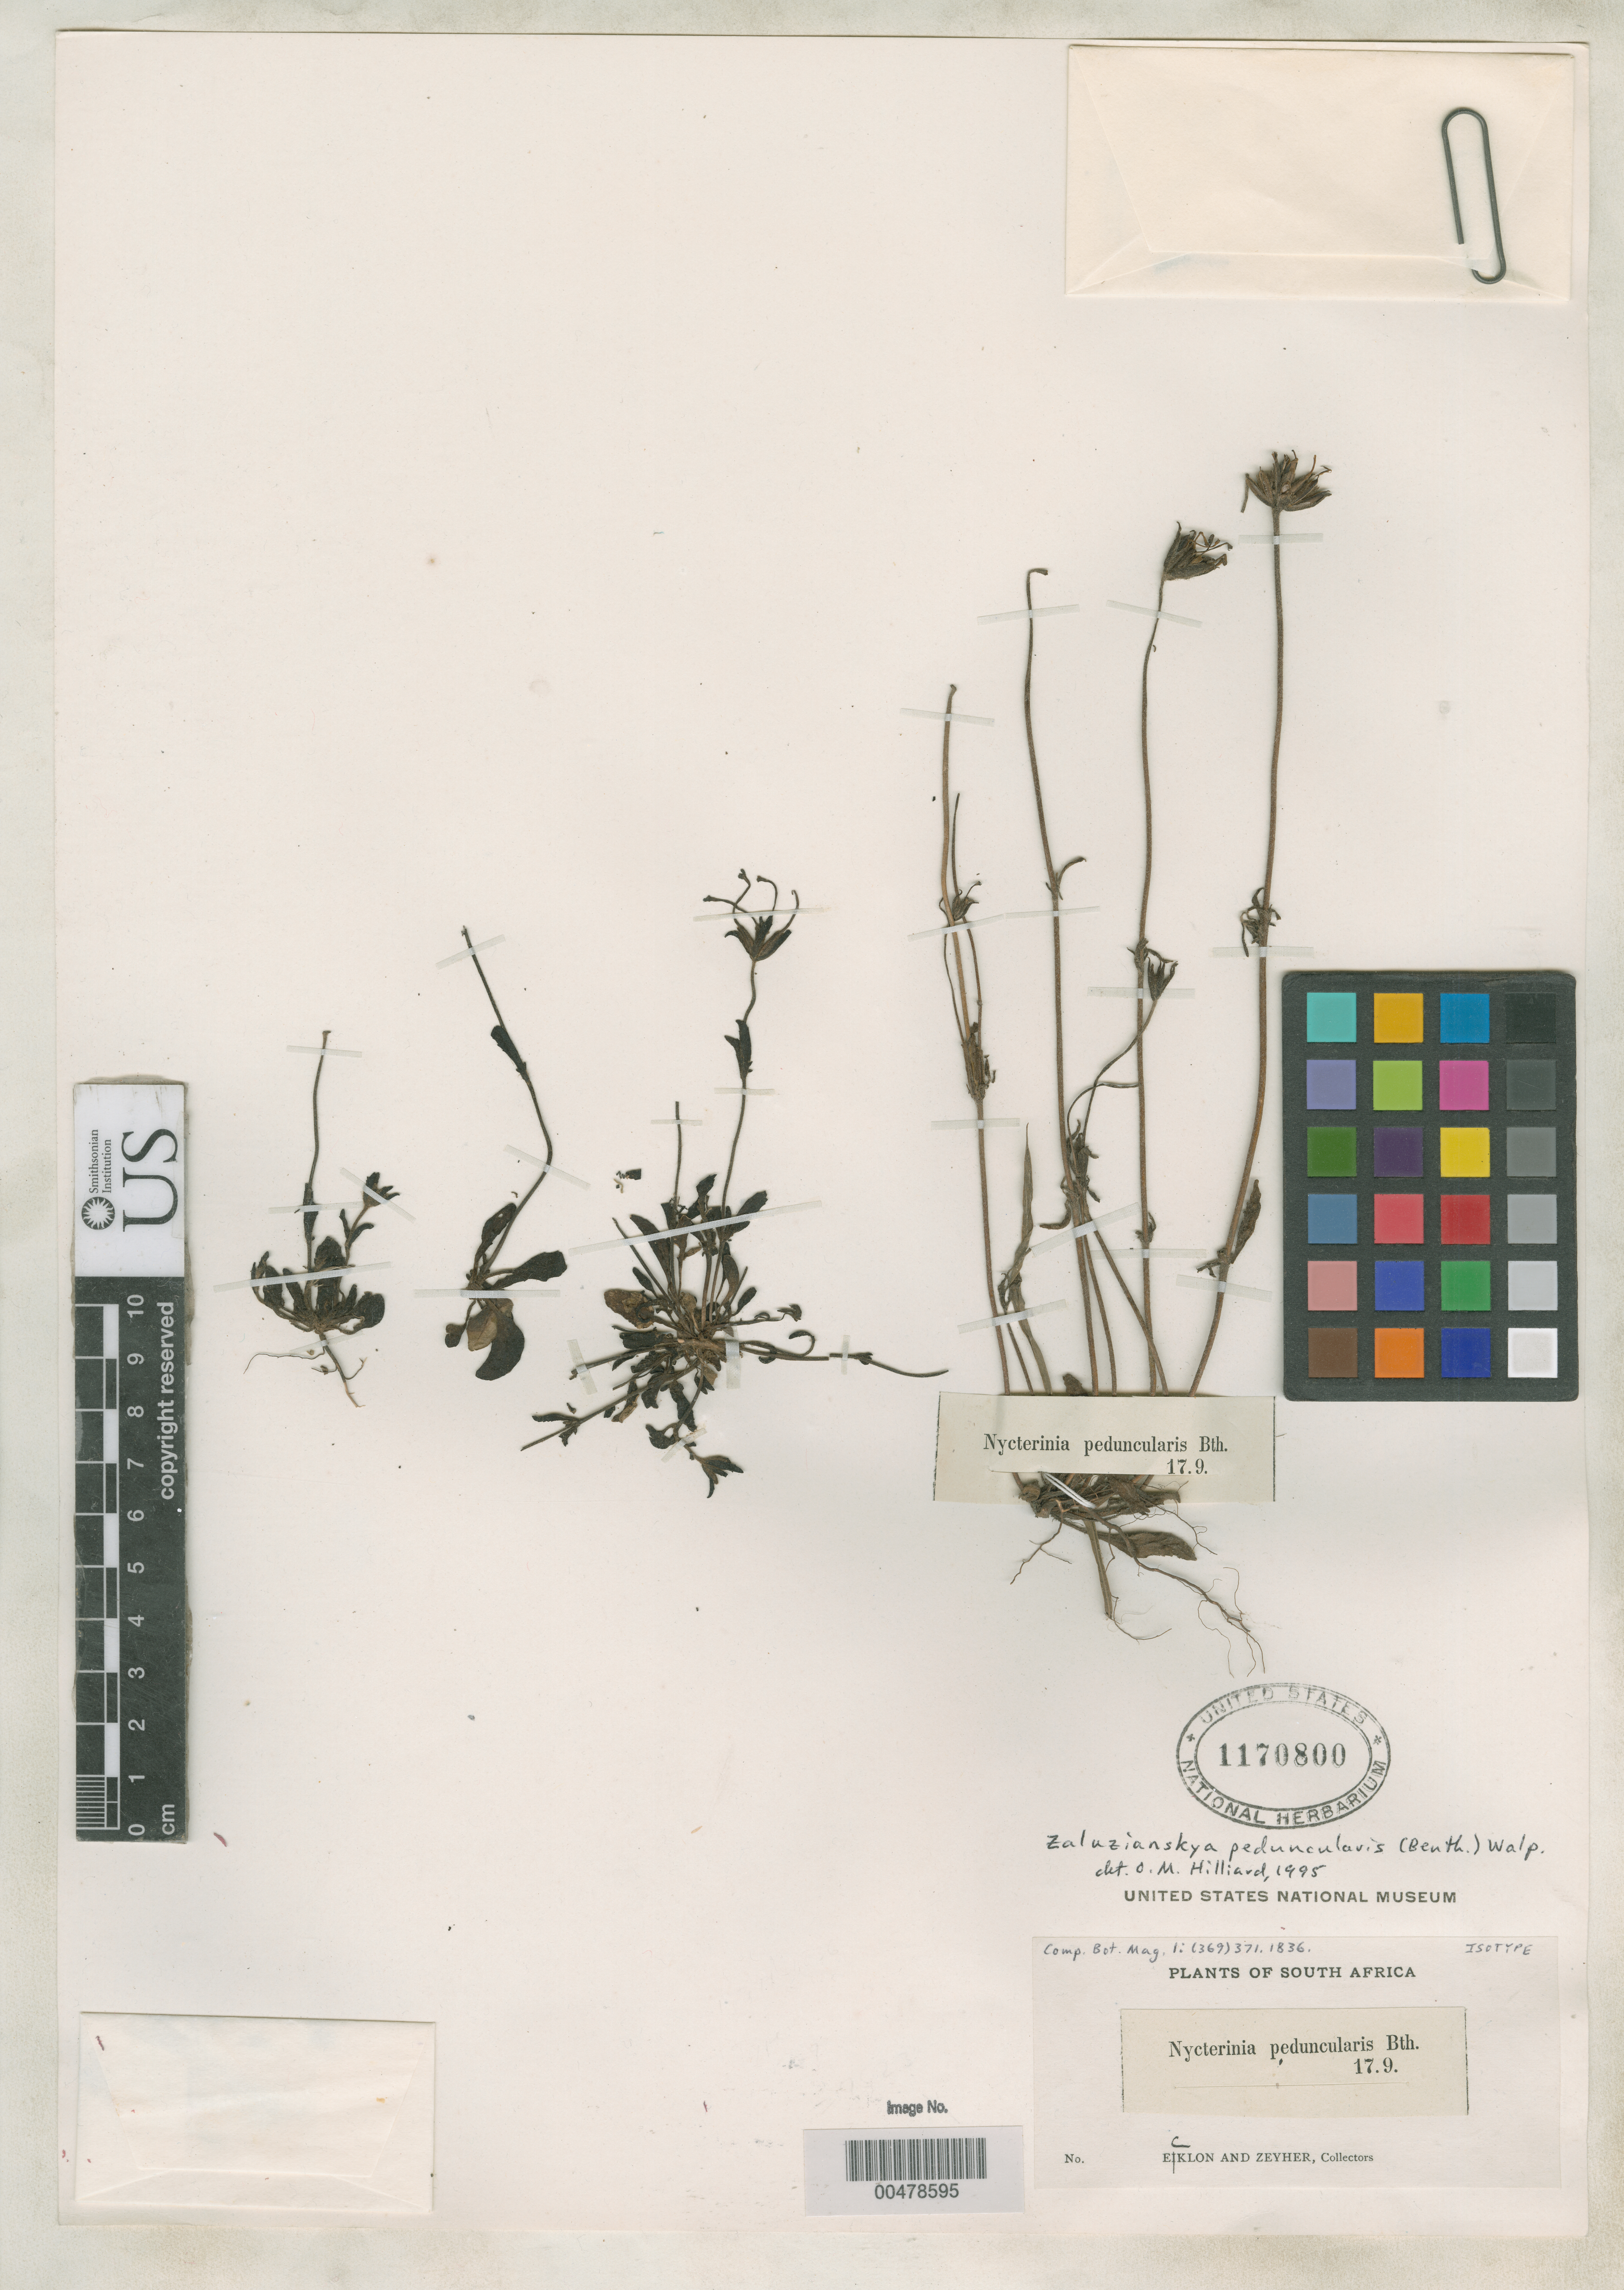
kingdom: Plantae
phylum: Tracheophyta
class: Magnoliopsida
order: Lamiales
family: Scrophulariaceae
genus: Nycterinia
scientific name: Nycterinia peduncularis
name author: Benth.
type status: Isotype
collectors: C. F. Ecklon & C. Zeyher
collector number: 17.9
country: South Africa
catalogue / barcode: US 1170800